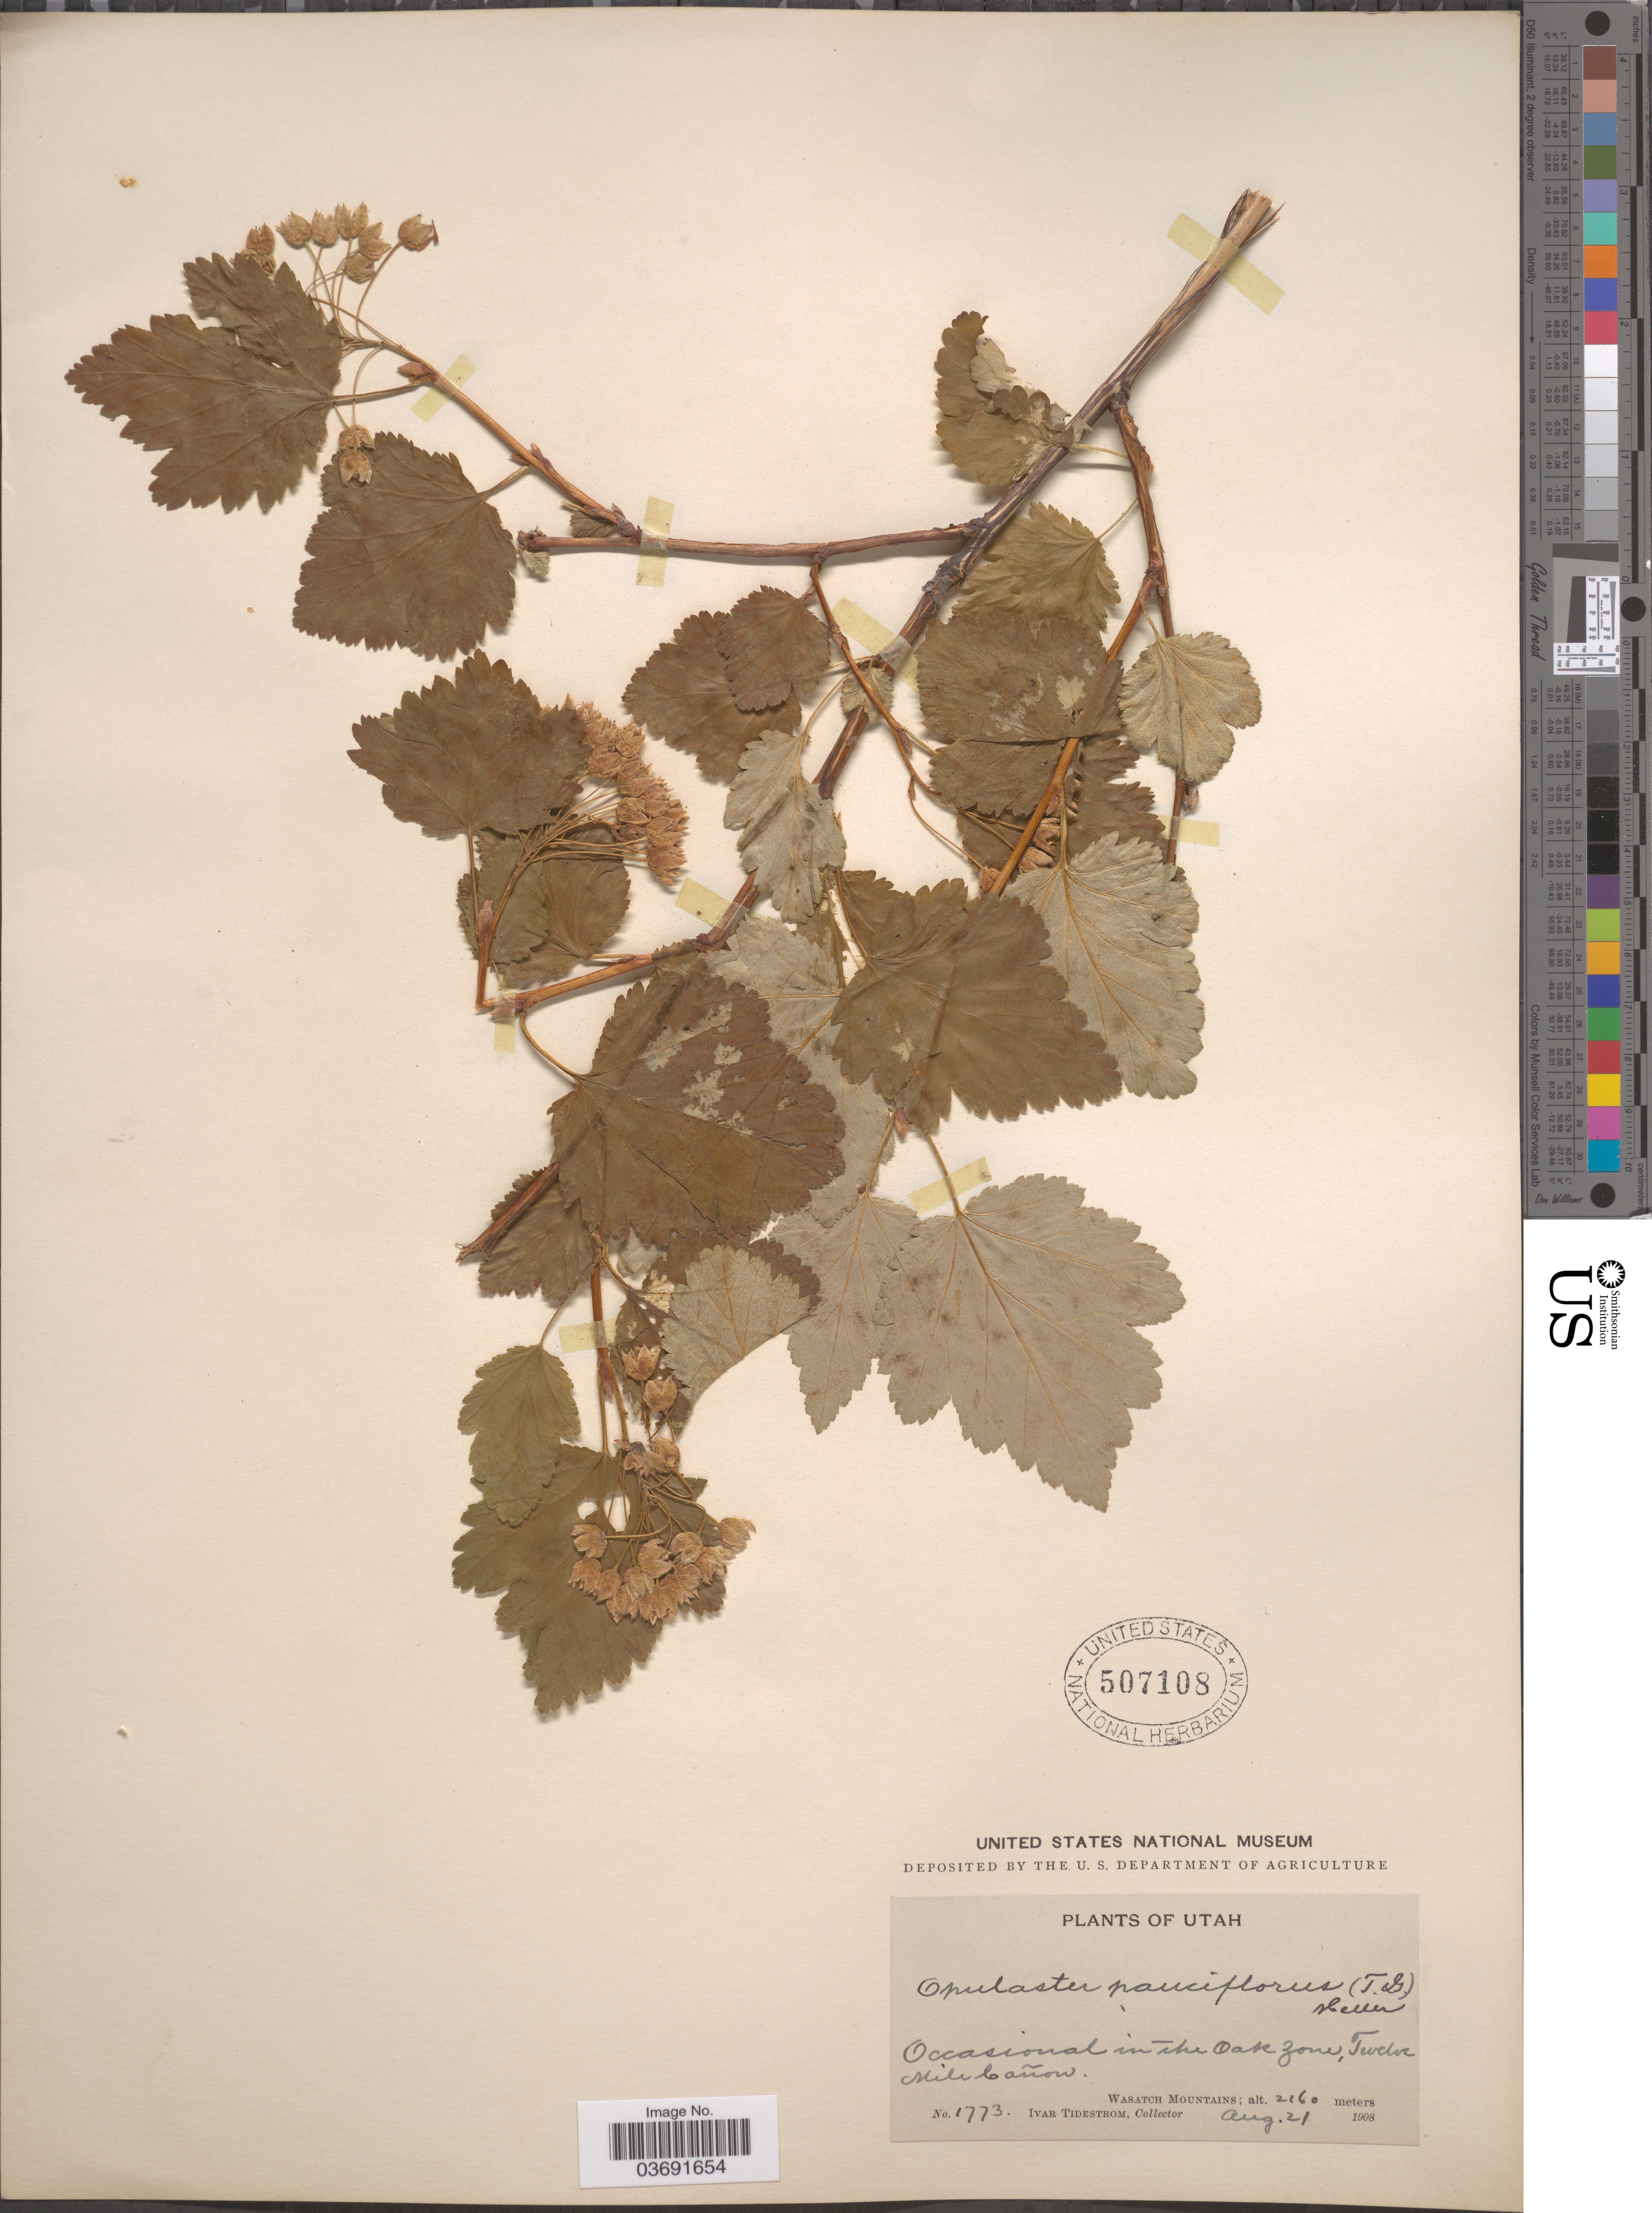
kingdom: Plantae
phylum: Tracheophyta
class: Magnoliopsida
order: Rosales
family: Rosaceae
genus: Physocarpus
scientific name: Physocarpus malvaceus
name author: (Greene) Kuntze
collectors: I. F. Tidestrom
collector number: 1773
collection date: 1908-08-21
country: United States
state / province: Utah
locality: In the Oak Zone, Twelve Mile Cañon. Wasatch Mountains.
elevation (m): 2160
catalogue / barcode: US 507108